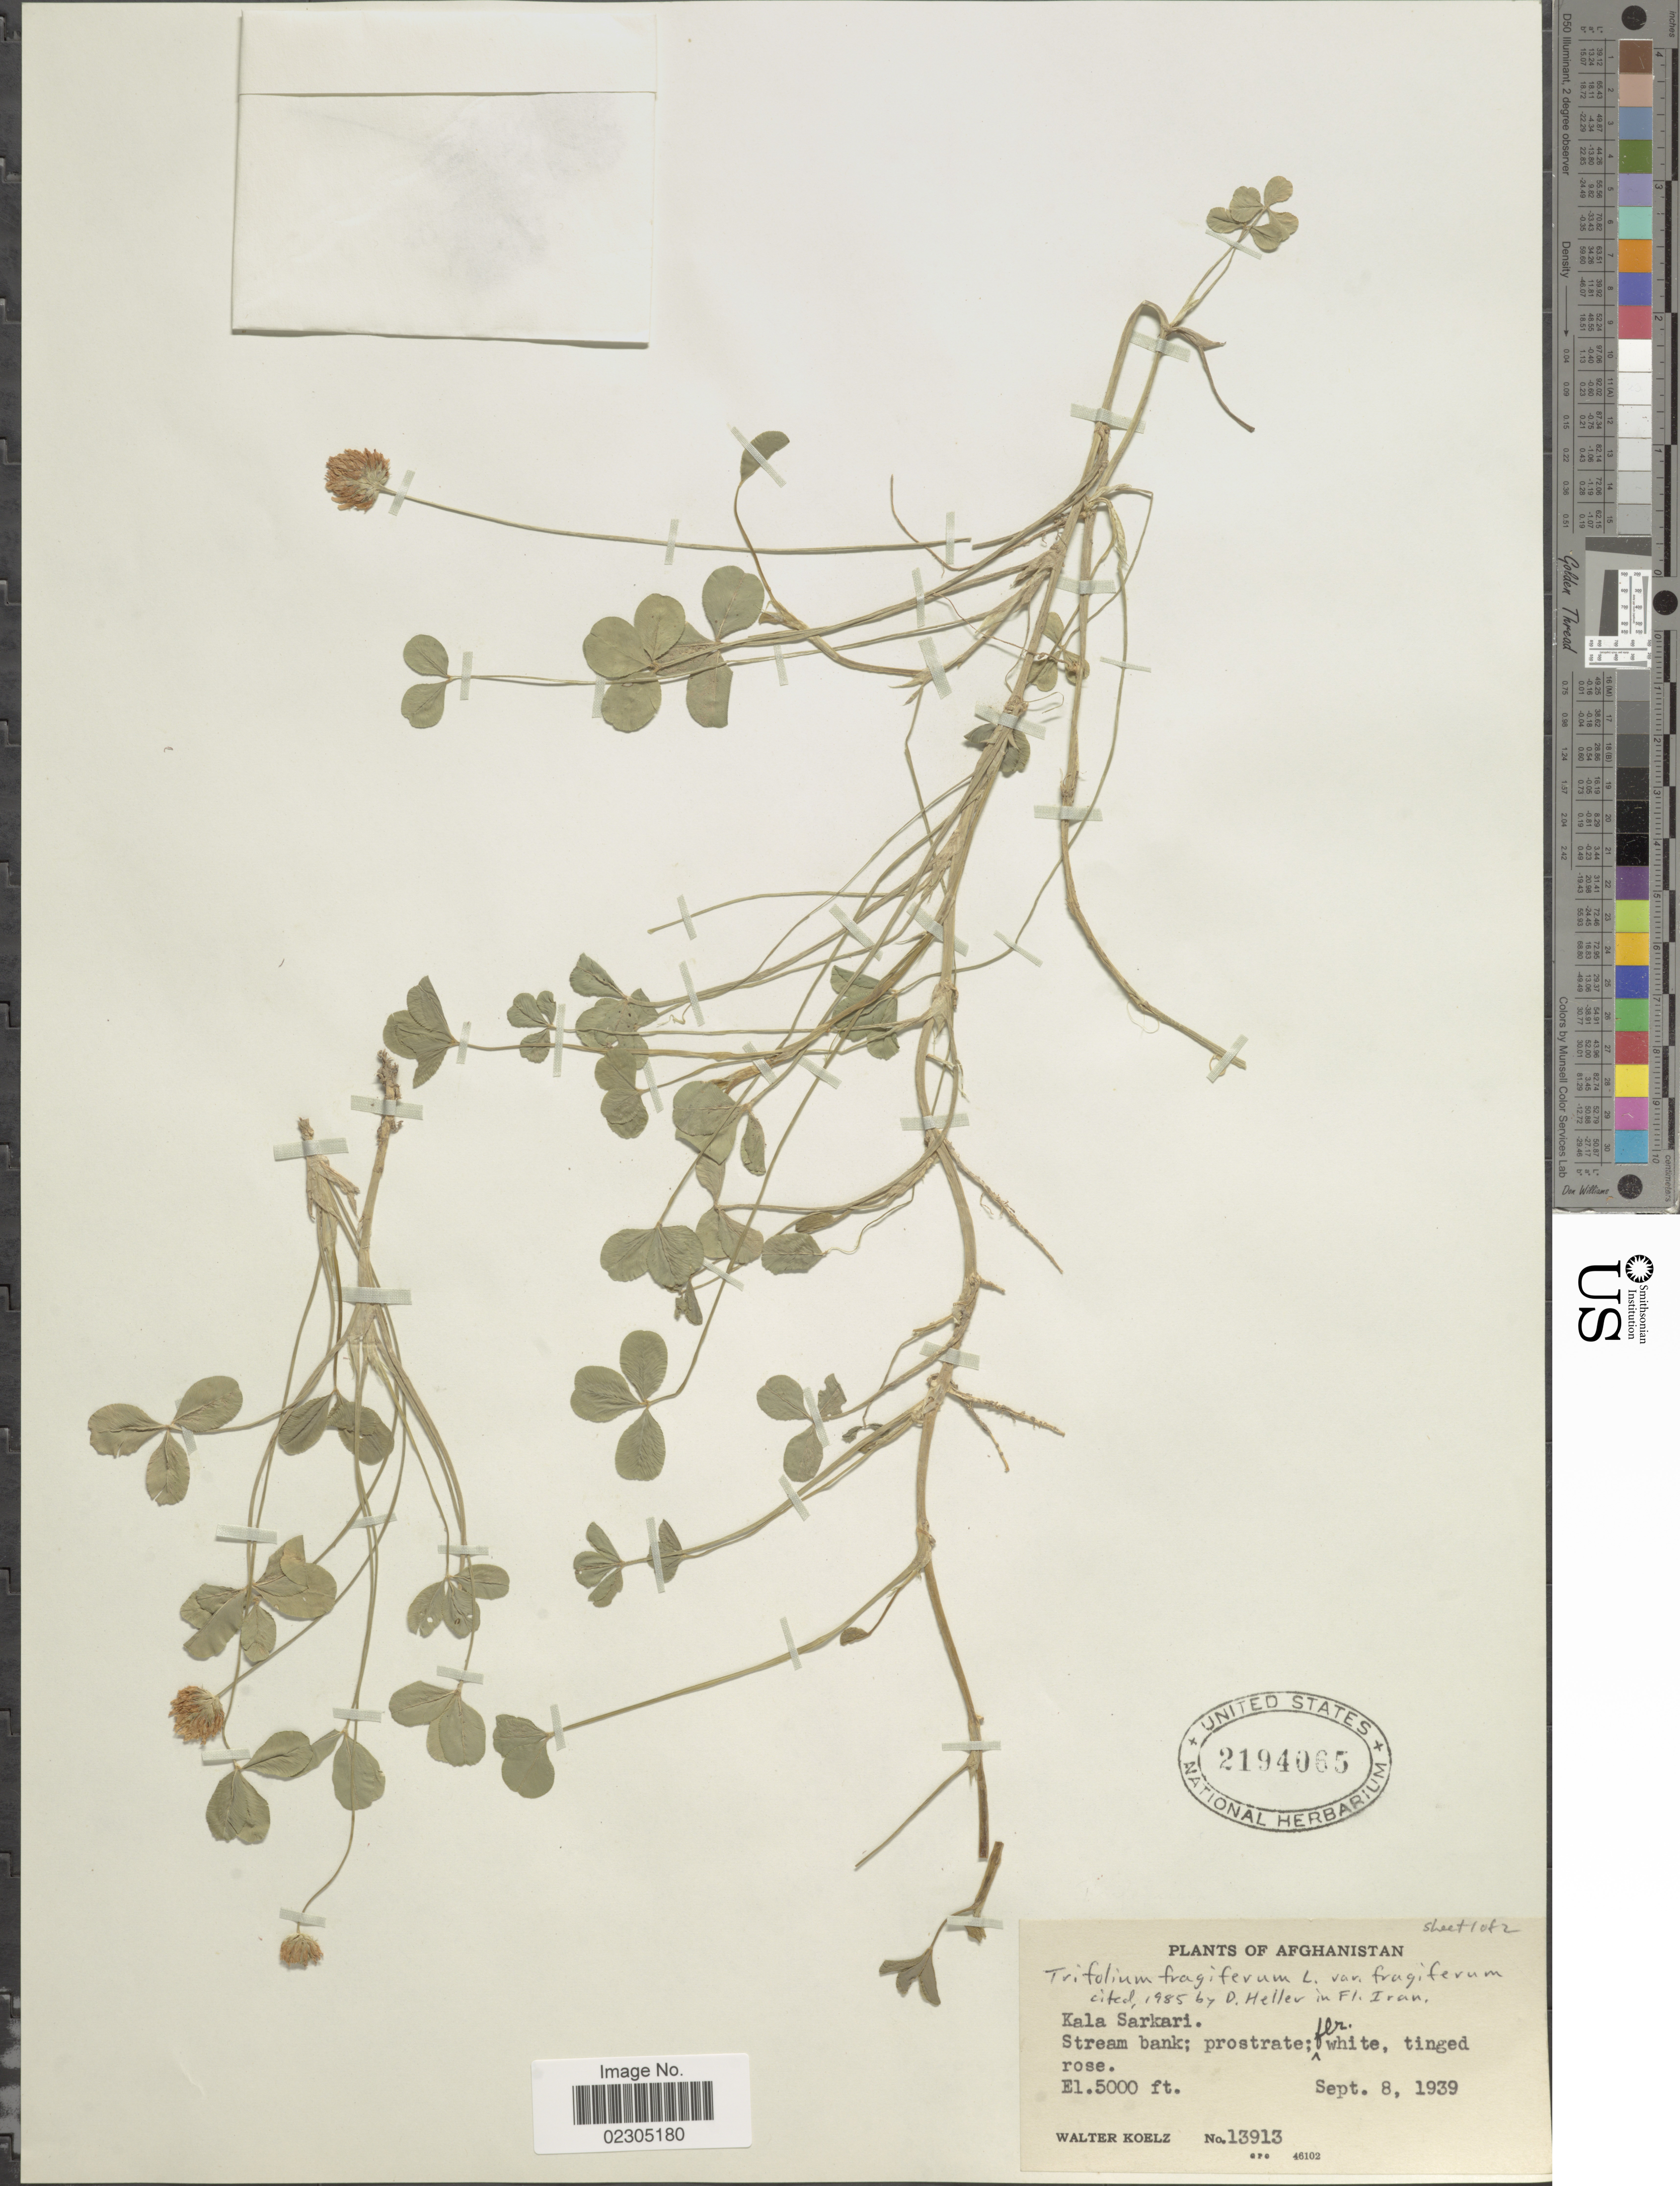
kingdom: Plantae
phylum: Tracheophyta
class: Magnoliopsida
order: Fabales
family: Fabaceae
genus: Trifolium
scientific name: Trifolium fragiferum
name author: L.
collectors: W. N. Koelz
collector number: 13913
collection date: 1939-09-08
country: Afghanistan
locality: Kala Sarkari. Stream bank.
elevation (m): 1524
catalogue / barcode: US 2494065